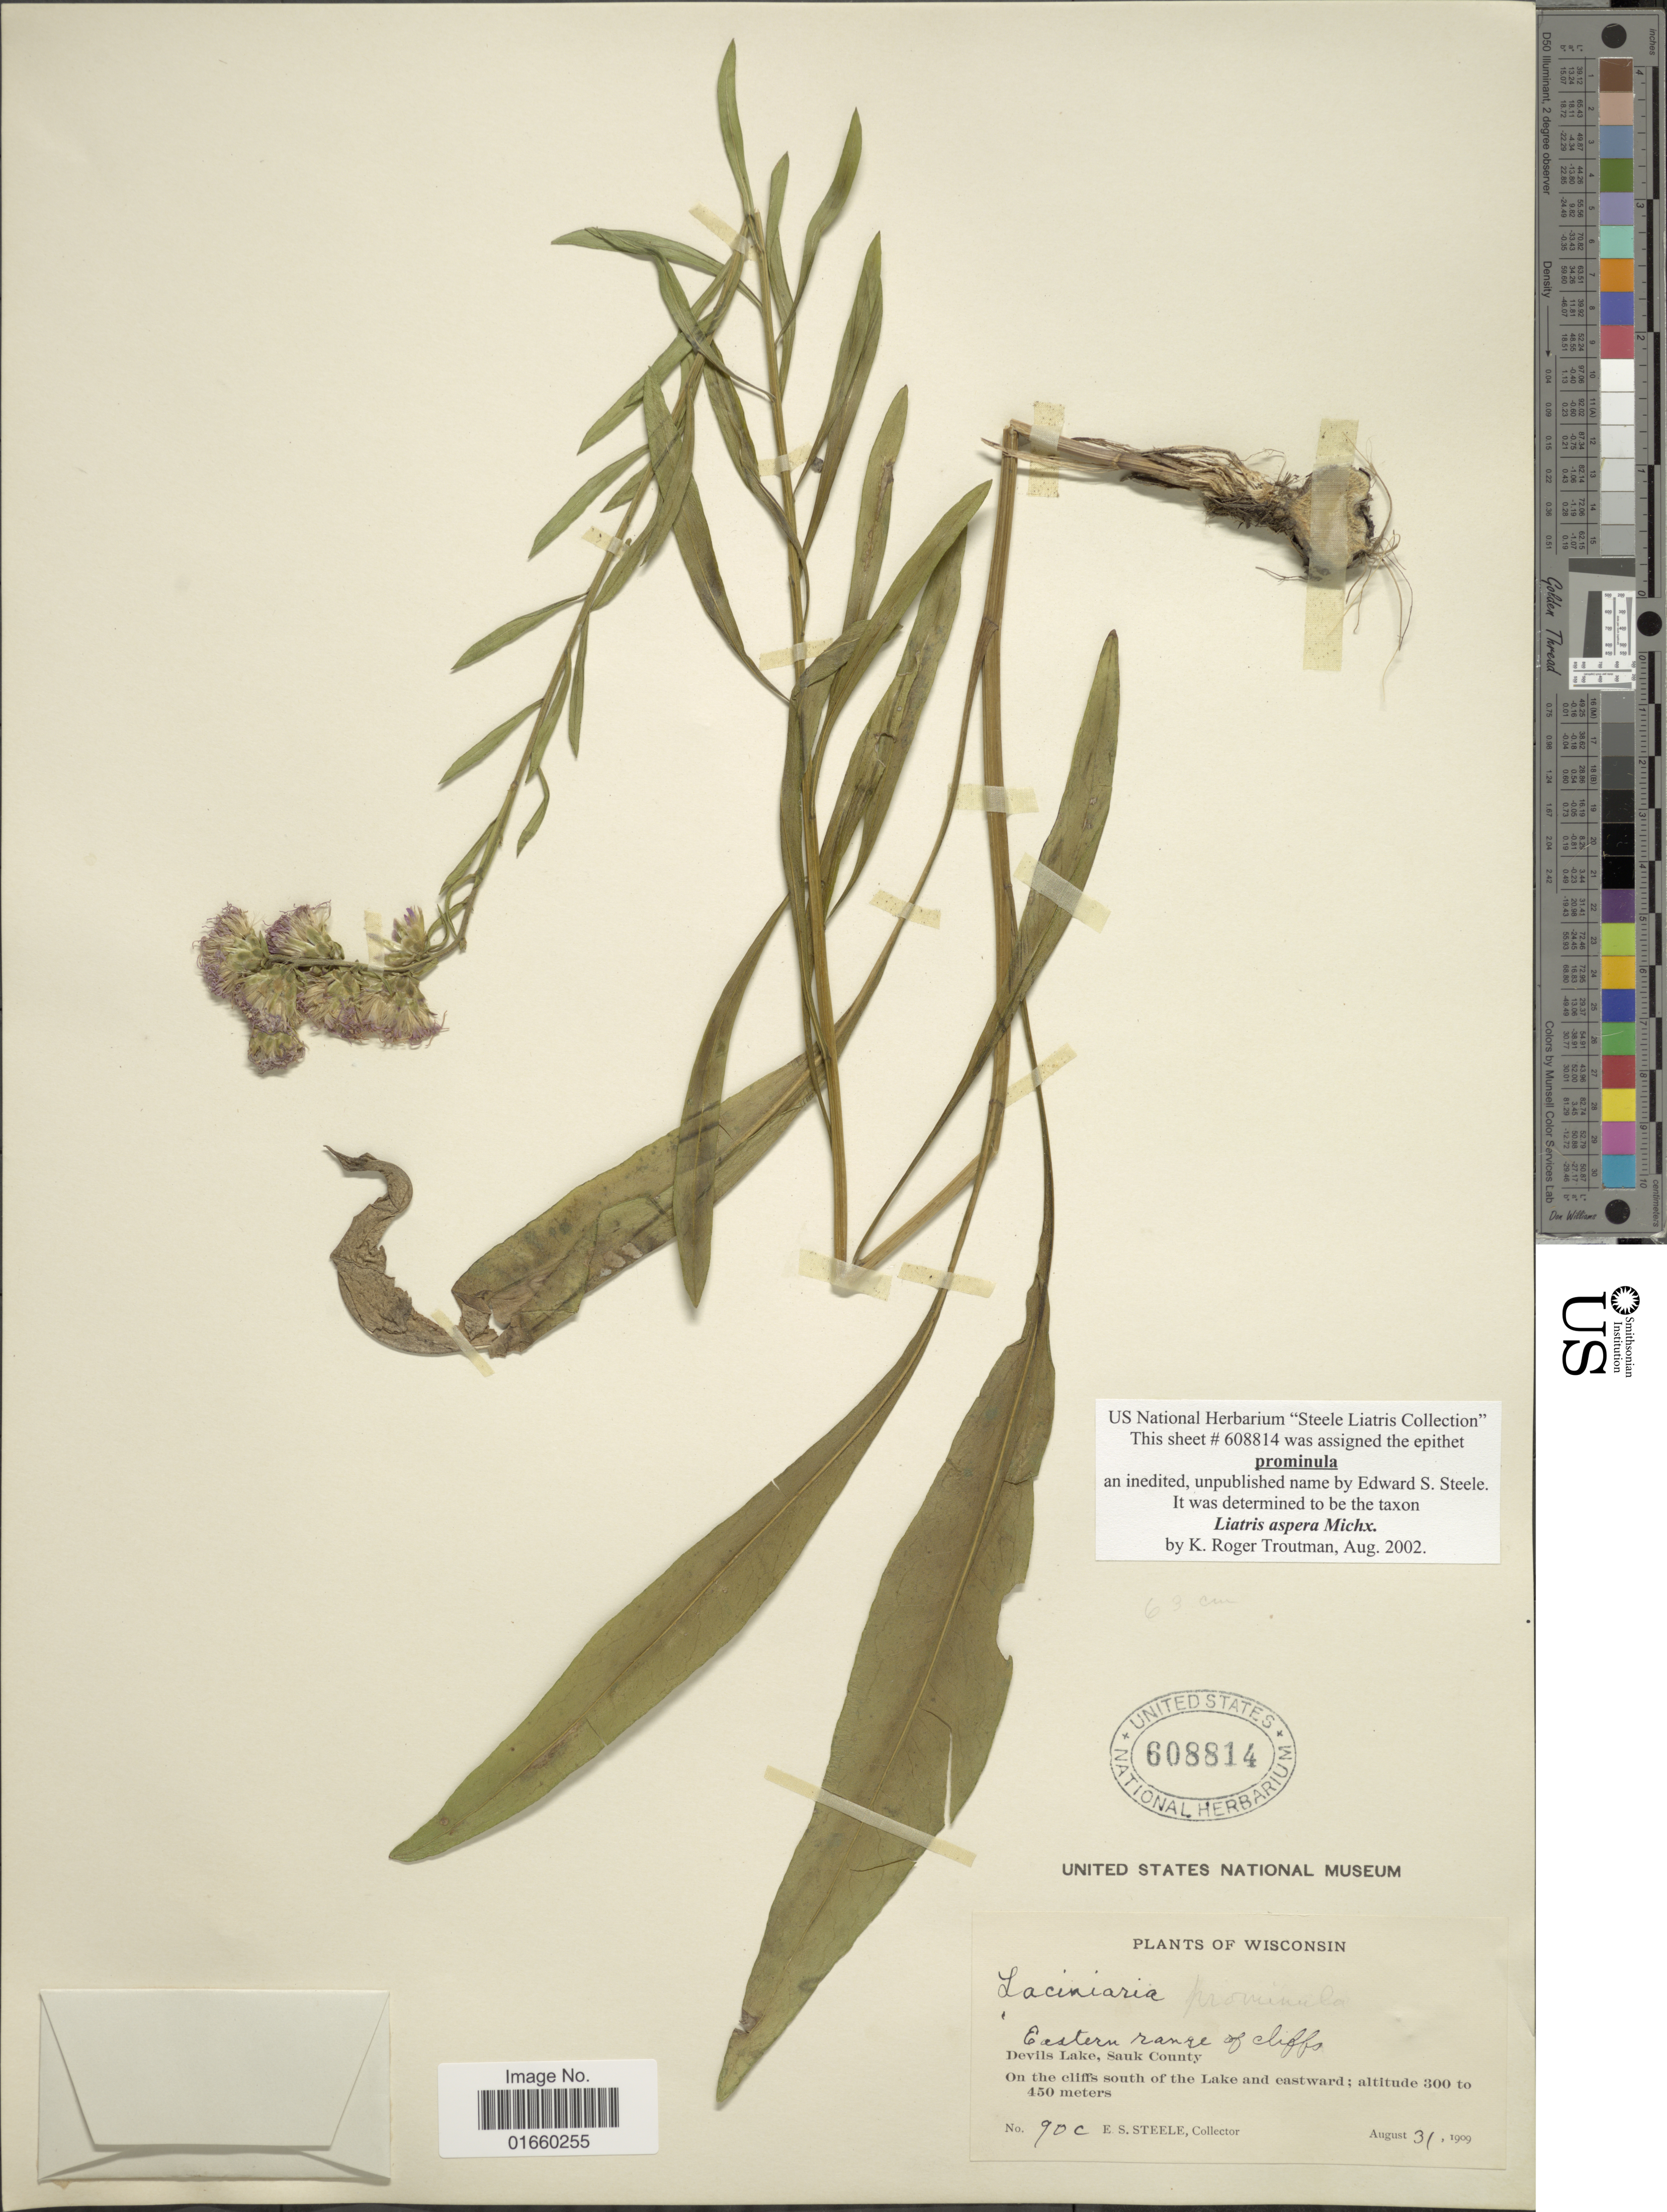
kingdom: Plantae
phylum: Tracheophyta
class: Magnoliopsida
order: Asterales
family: Asteraceae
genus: Liatris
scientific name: Liatris aspera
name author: Michx.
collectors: E. Steele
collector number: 90c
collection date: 1909-08-31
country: United States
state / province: Wisconsin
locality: Eastern range of cliffs. Devils Lake, Sauk County, On the cliffs south of the Lake and eastward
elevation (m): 300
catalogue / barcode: US 608814